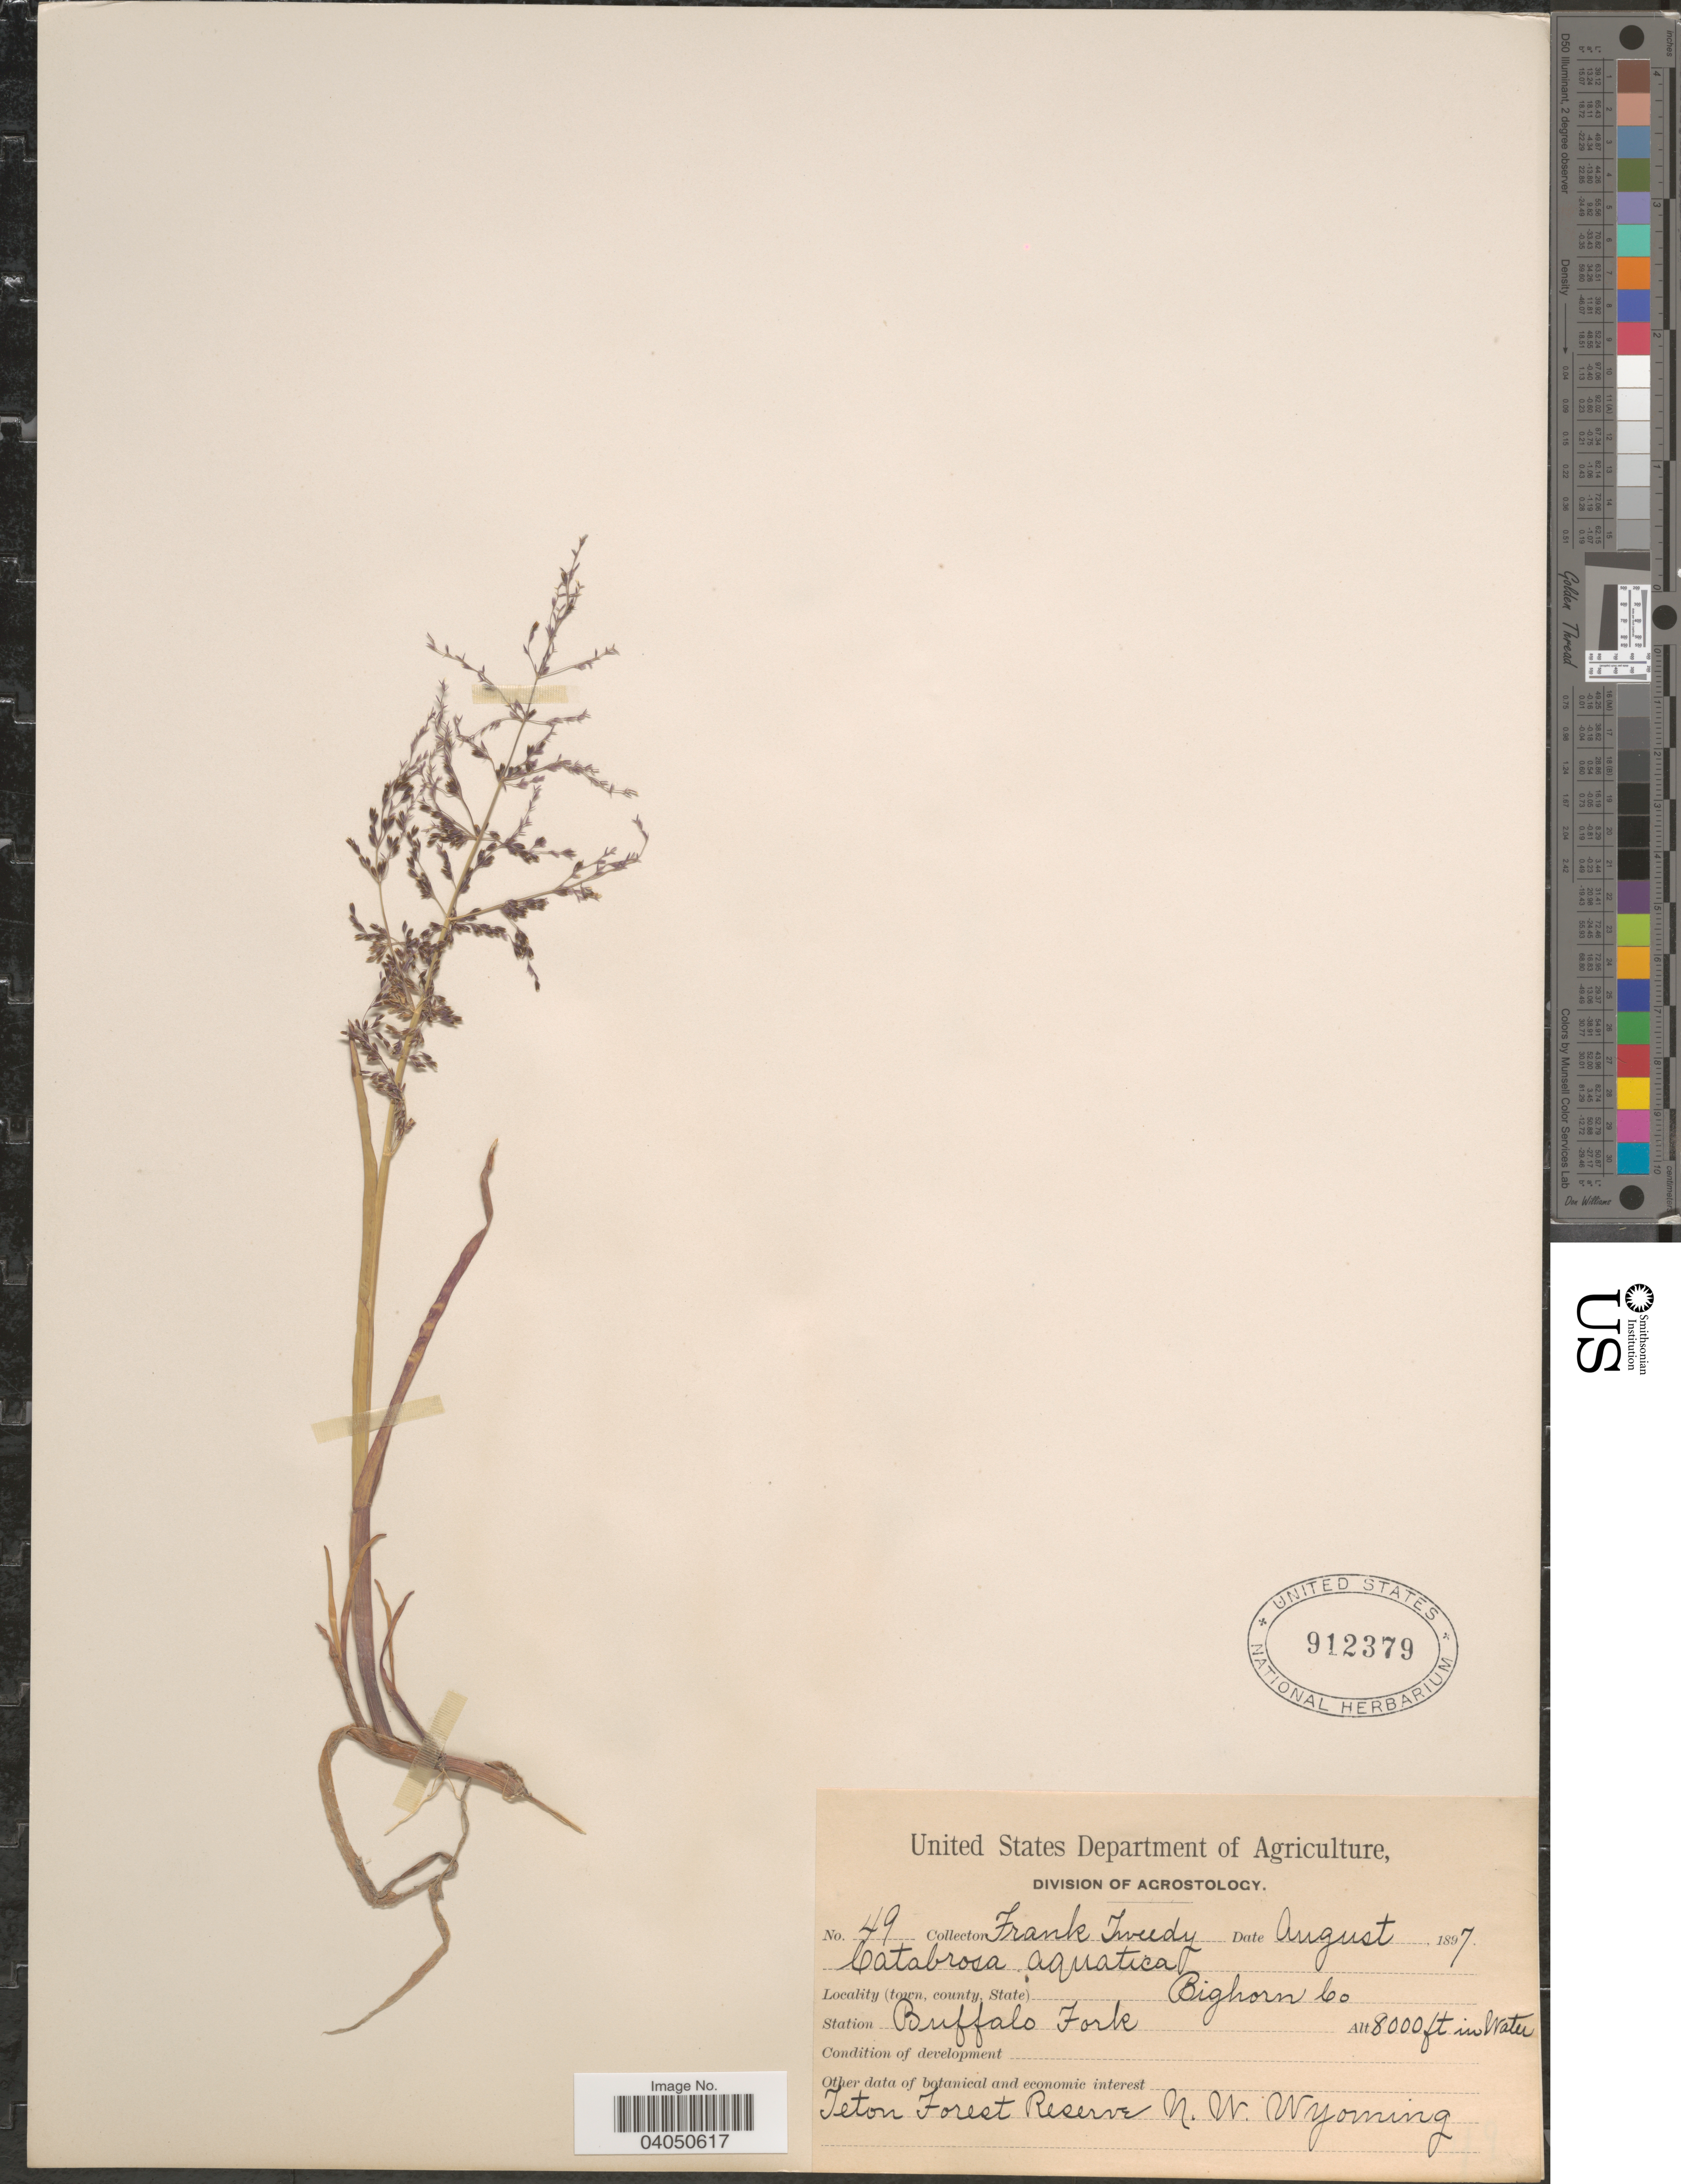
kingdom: Plantae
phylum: Tracheophyta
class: Liliopsida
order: Poales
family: Poaceae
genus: Catabrosa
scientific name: Catabrosa aquatica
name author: (L.) P. Beauv.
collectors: F. Tweedy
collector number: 49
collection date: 1897-08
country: United States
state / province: Wyoming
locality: Bighorn Co. Buffalo Fork. Teton Forest Reserve N. W. Wyoming.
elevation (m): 2438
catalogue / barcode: US 912379